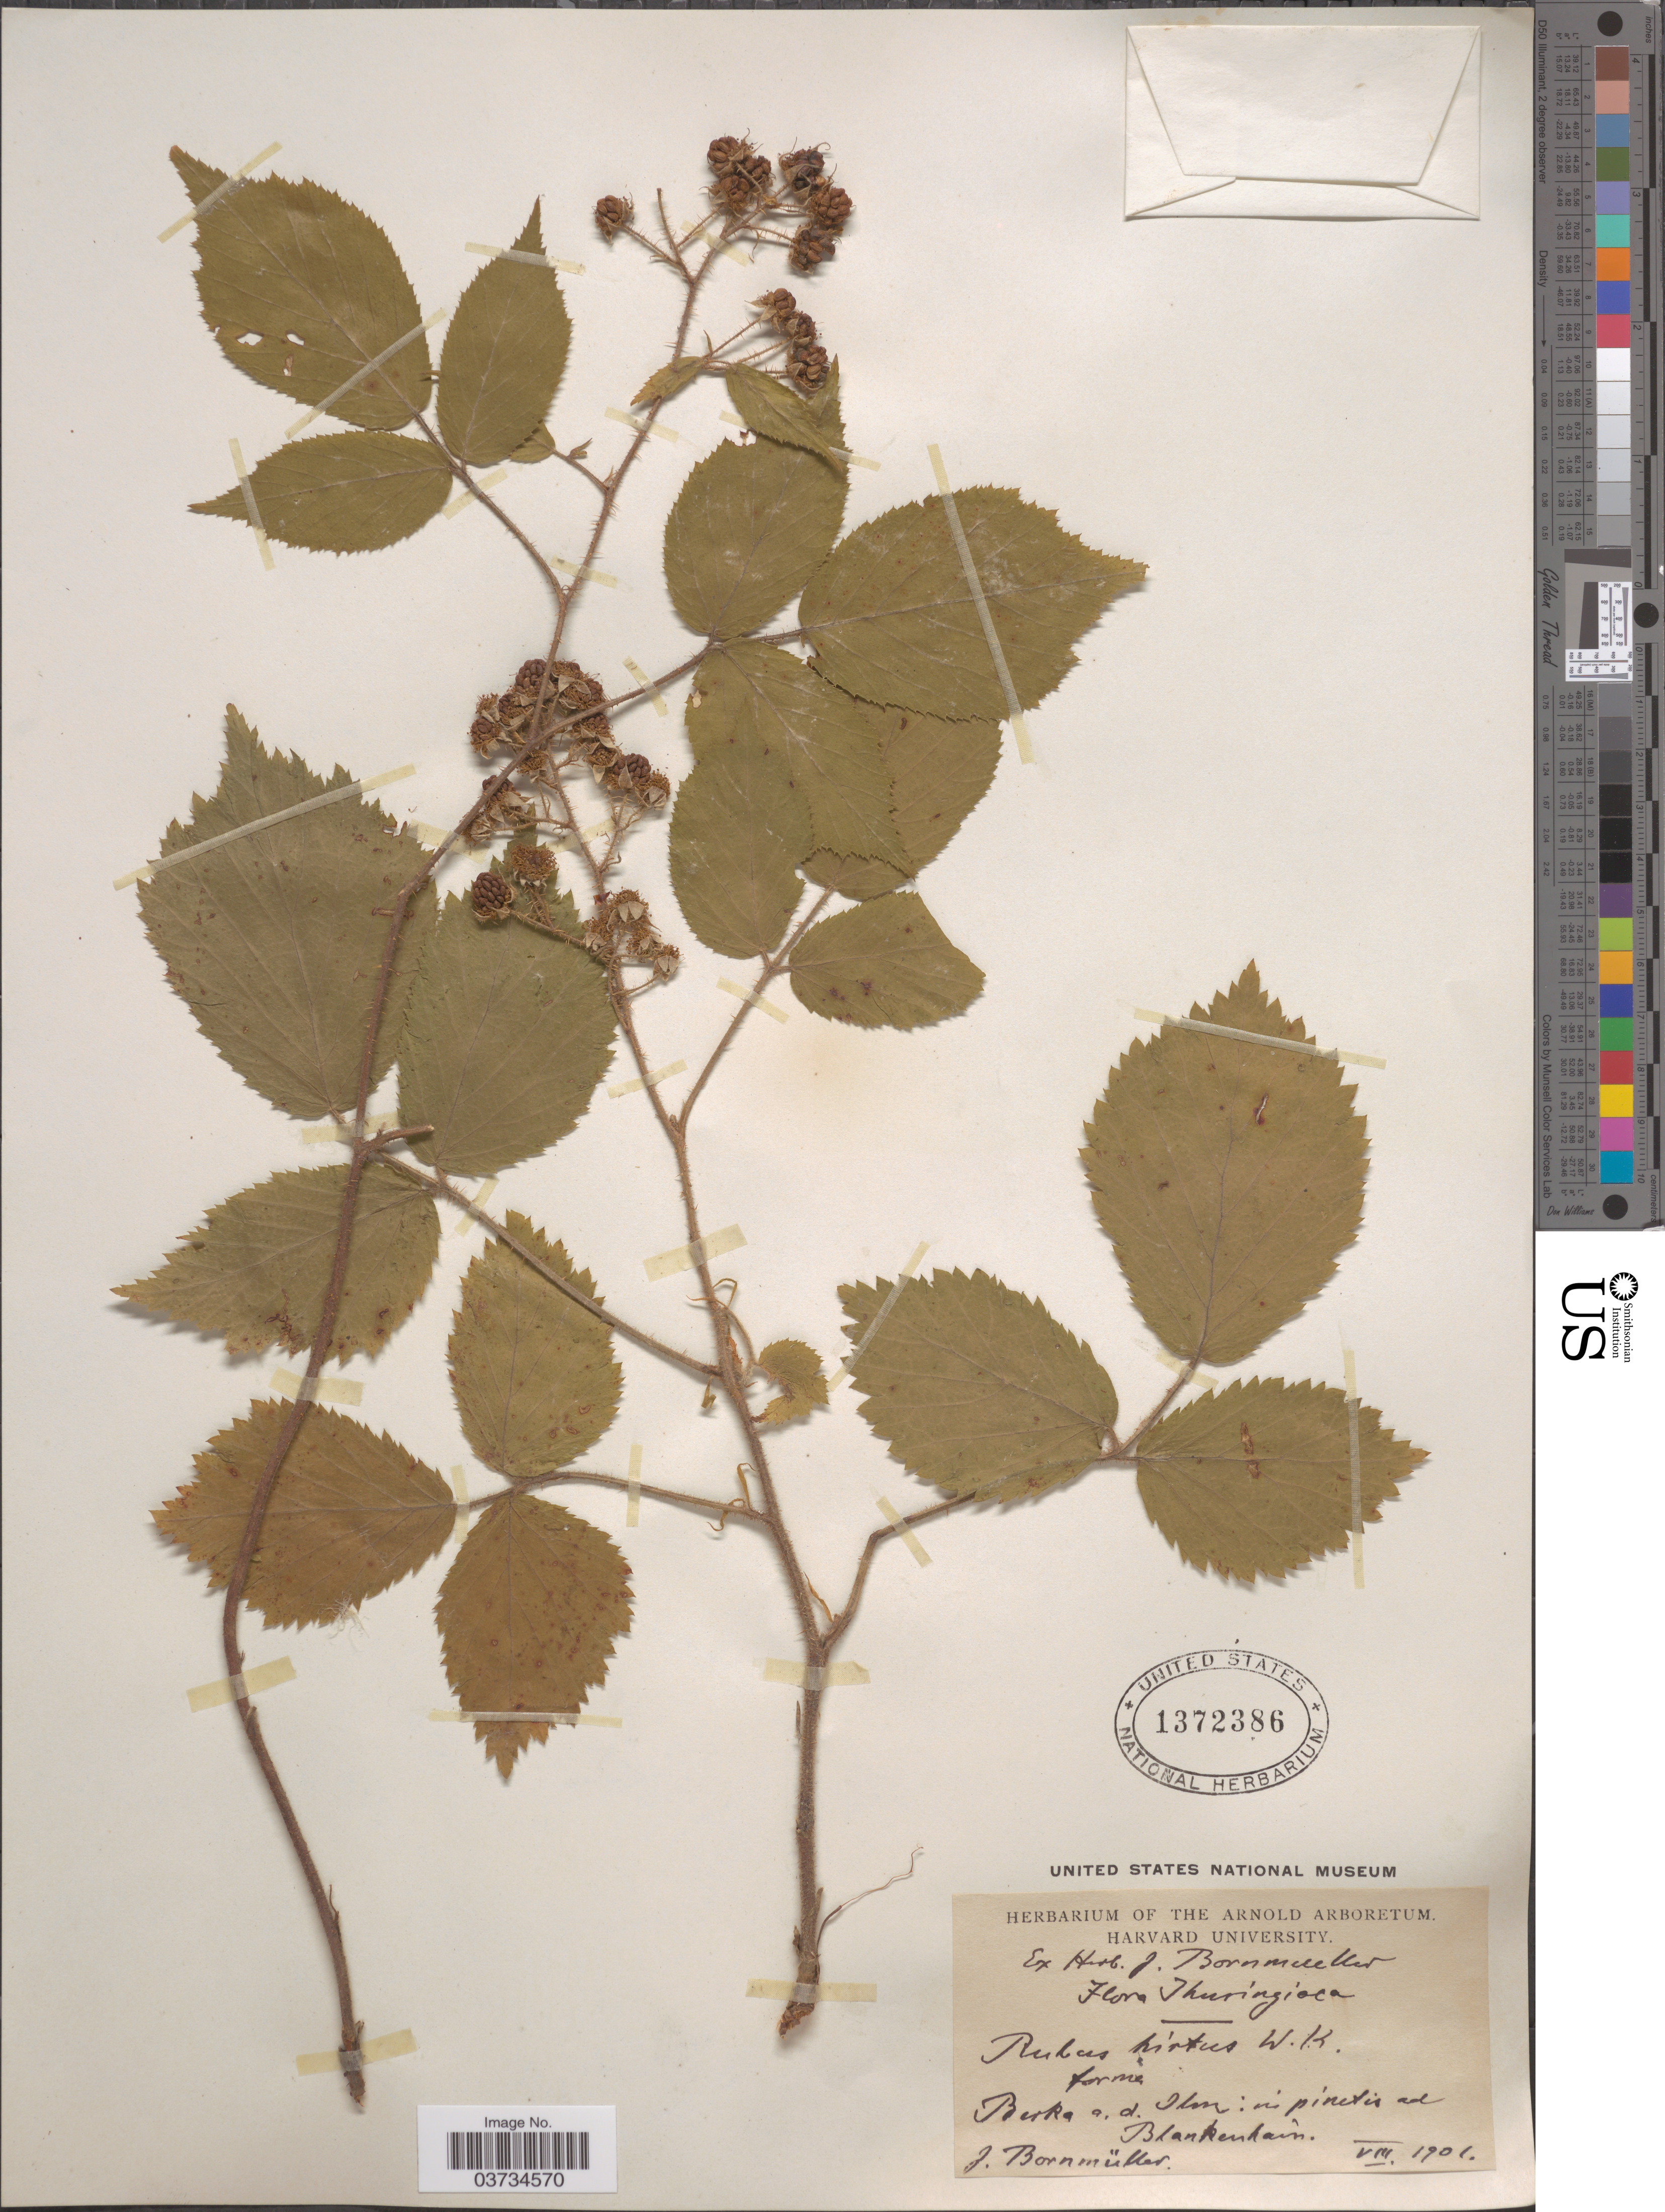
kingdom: Plantae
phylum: Tracheophyta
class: Magnoliopsida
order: Rosales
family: Rosaceae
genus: Rubus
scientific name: Rubus hirtus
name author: Waldst. & Kit.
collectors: J. Bornmüller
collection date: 1901-08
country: Germany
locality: Berka a. d. Ilan: in pinetis ad Blankenhain.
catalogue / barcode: US 1372386